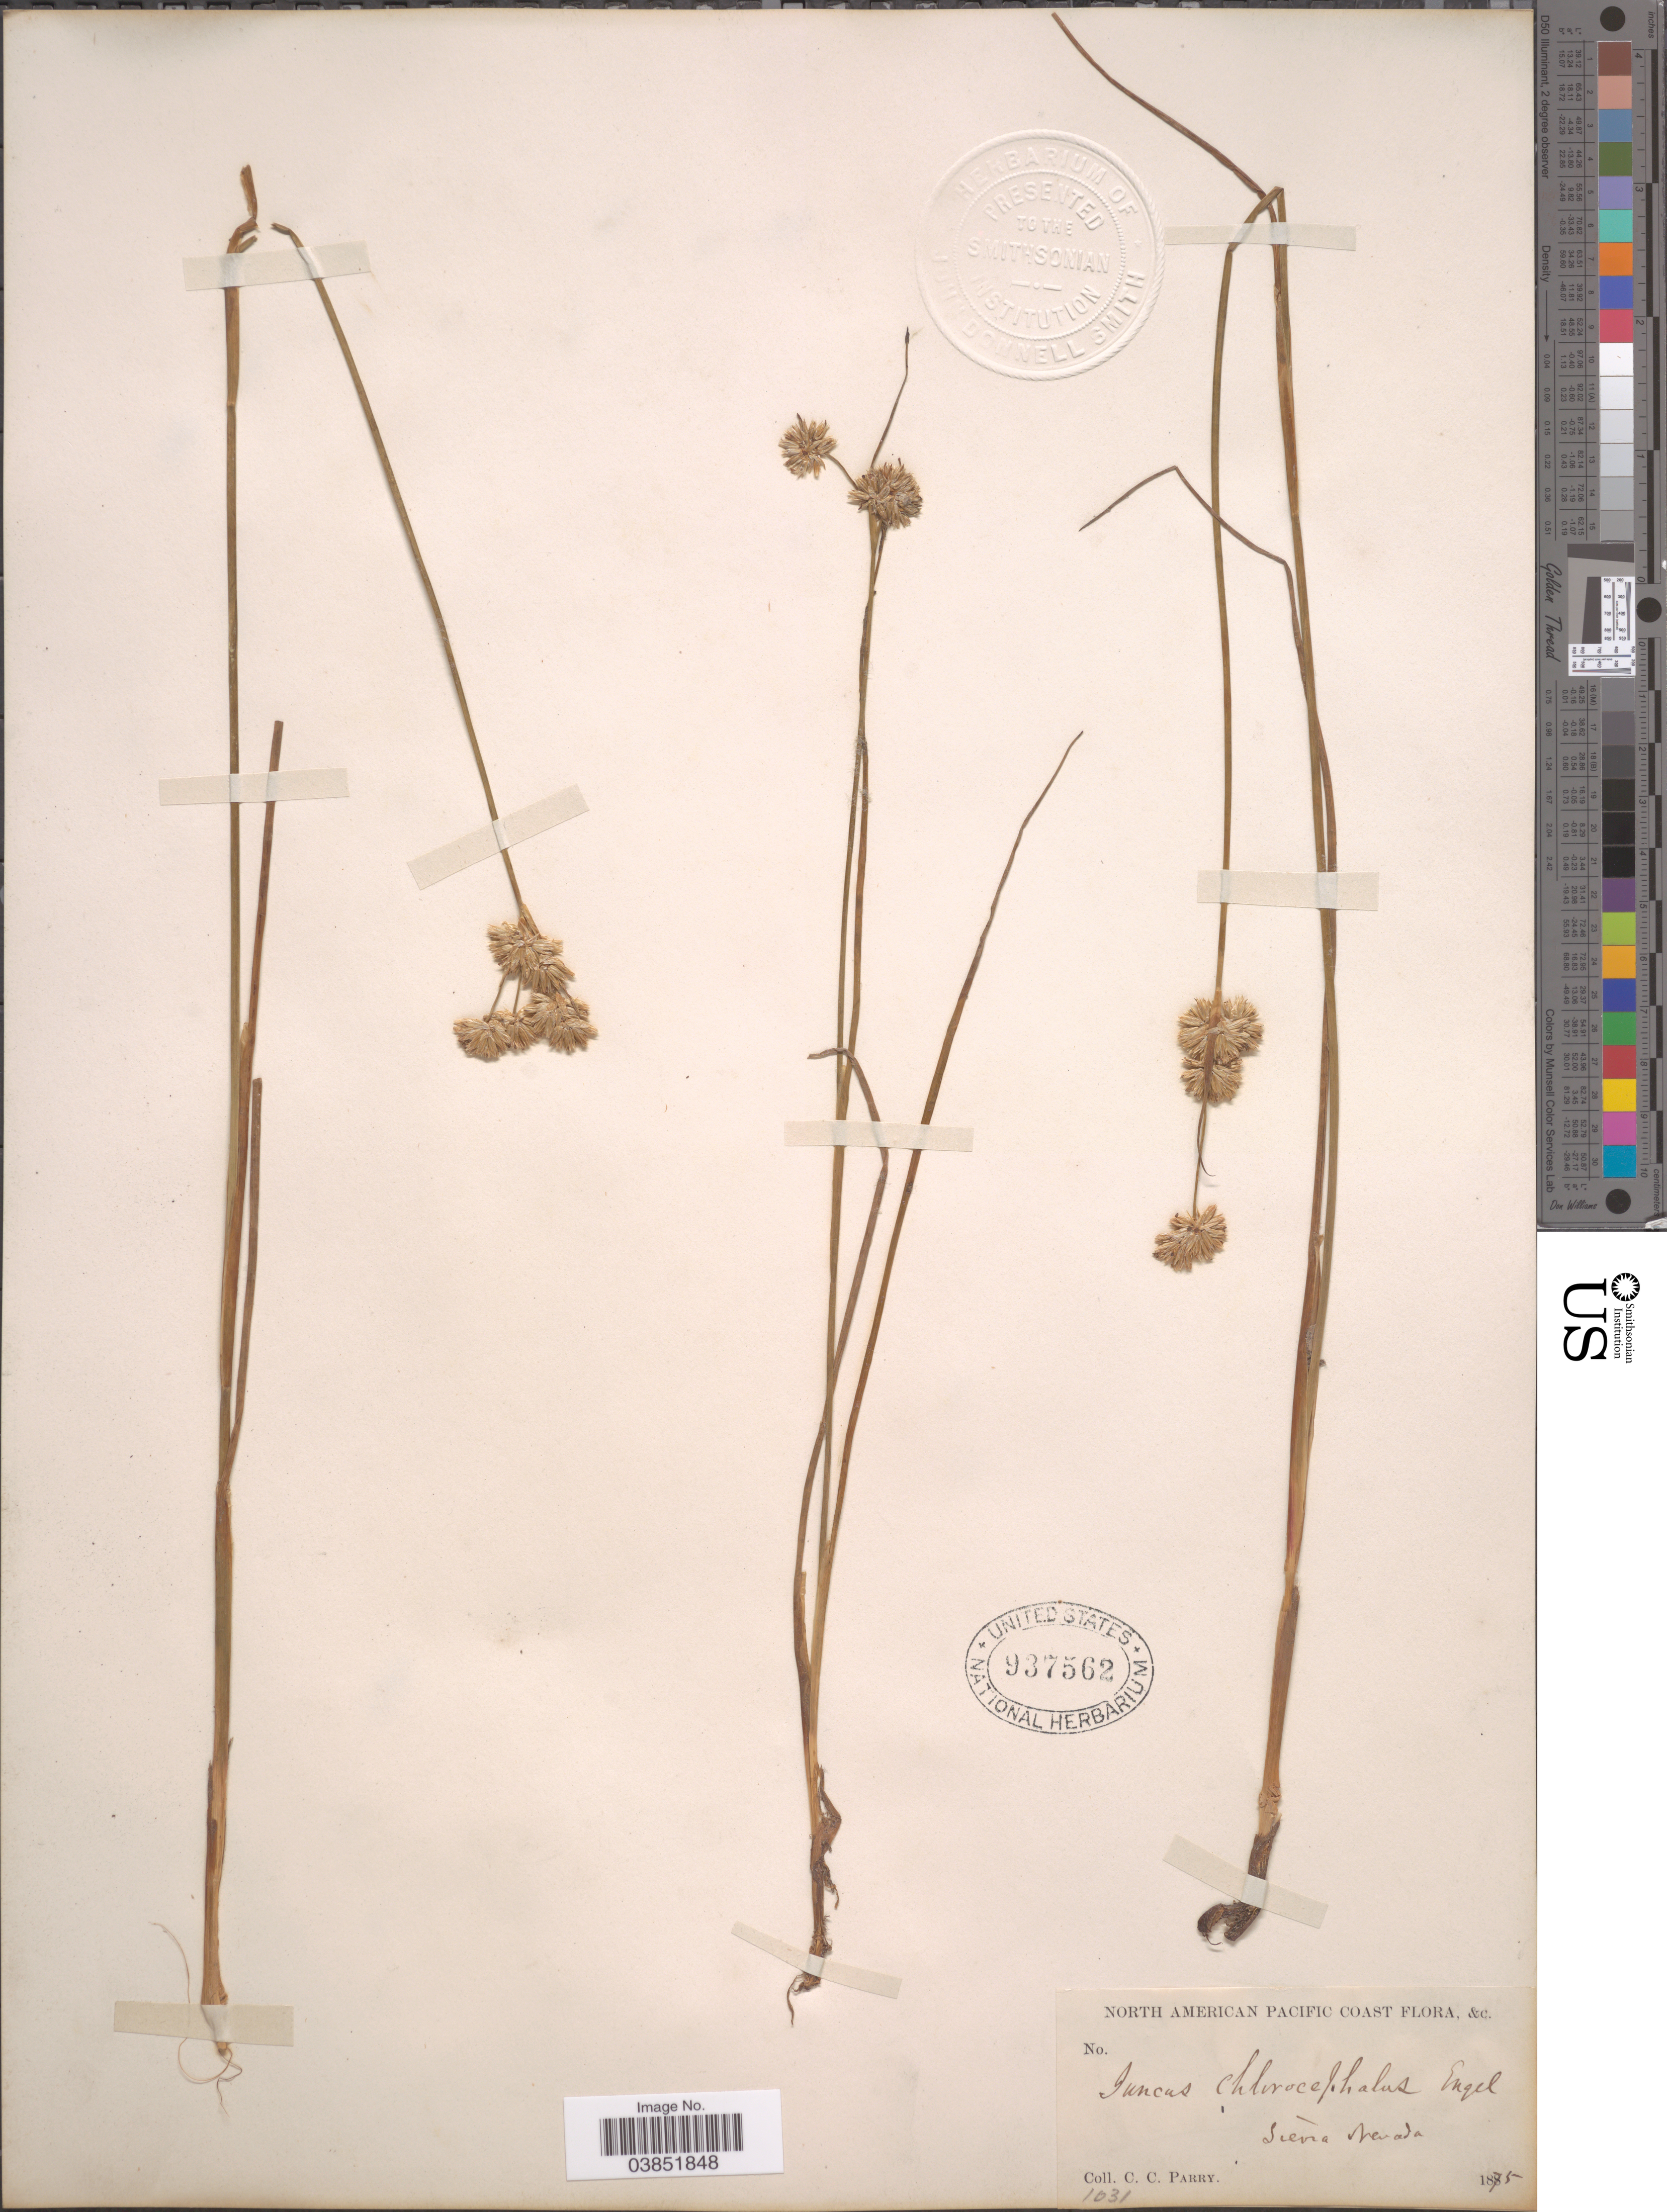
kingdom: Plantae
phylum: Tracheophyta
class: Liliopsida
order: Poales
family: Juncaceae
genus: Juncus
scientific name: Juncus chlorocephalus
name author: Engelm.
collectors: C. C. Parry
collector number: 1031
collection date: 1875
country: United States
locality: North American Pacific Coast. Sierra Nevada.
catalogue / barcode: US 937562